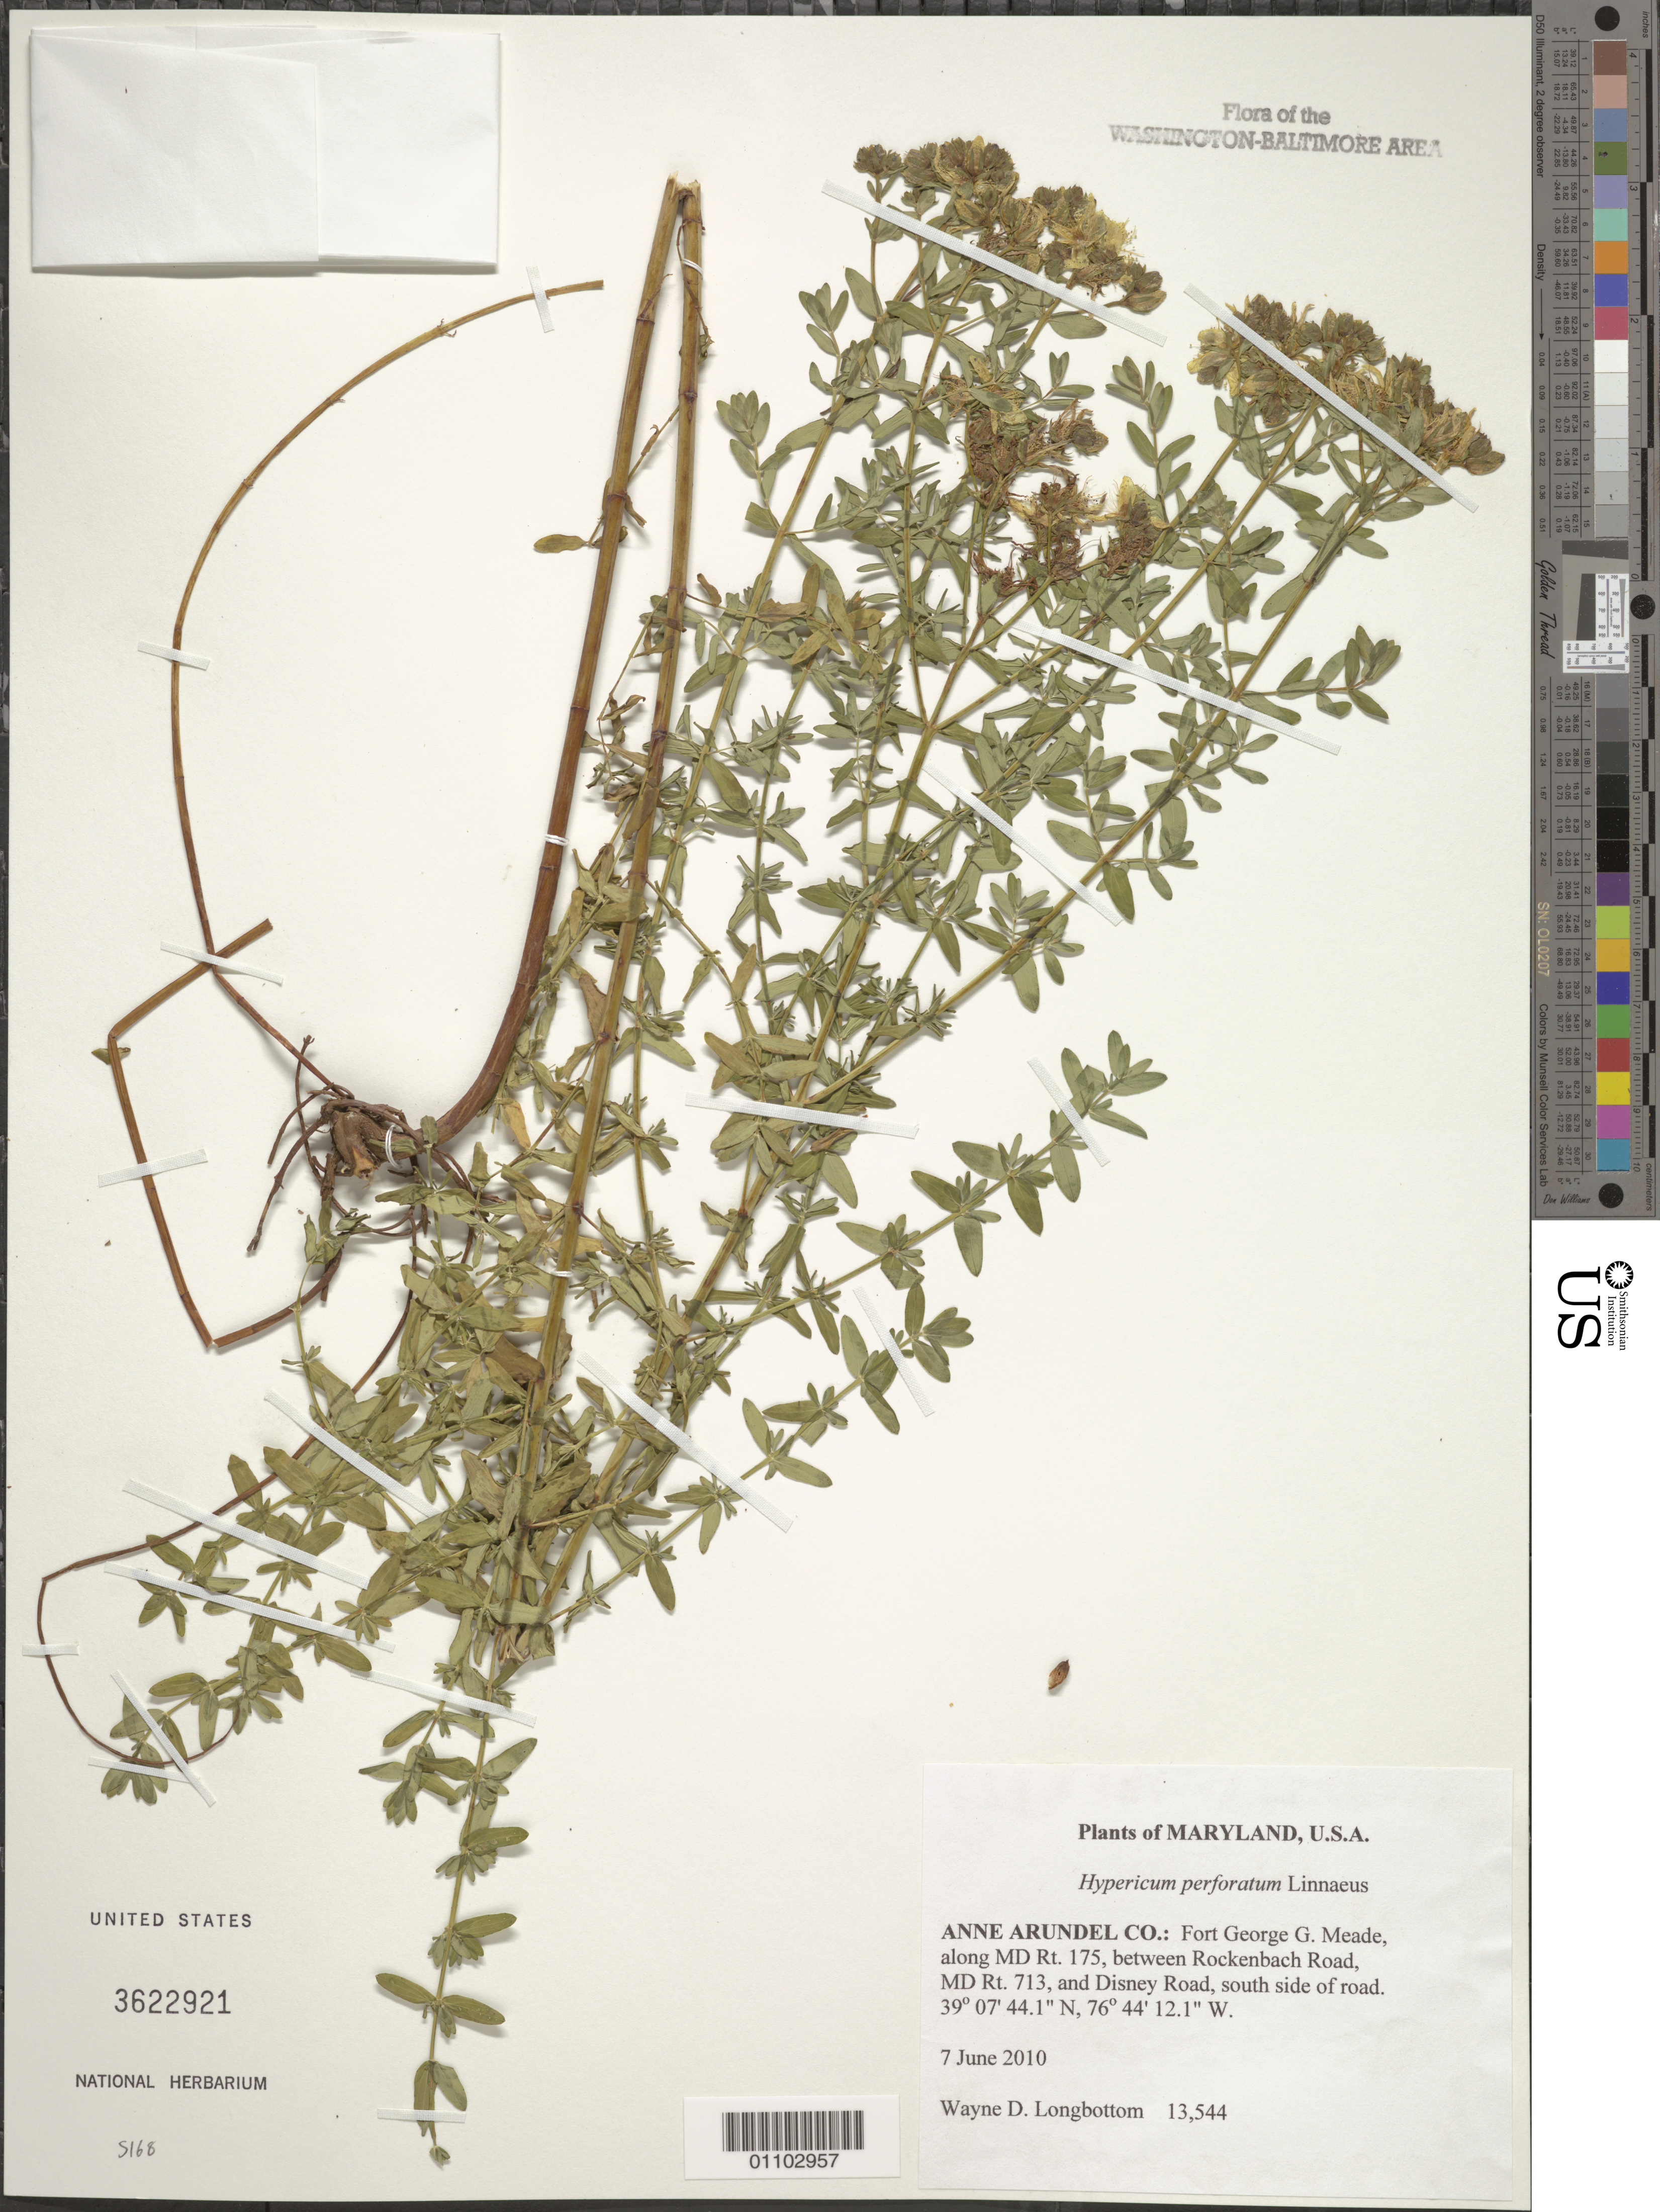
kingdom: Plantae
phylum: Tracheophyta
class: Magnoliopsida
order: Malpighiales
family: Hypericaceae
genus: Hypericum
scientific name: Hypericum perforatum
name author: L.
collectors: W. D. Longbottom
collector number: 13544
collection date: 2010-06-07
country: United States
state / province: Maryland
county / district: Anne Arundel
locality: Fort George G. Meade, along MD Rt. 175, between Rockenbach Road, MD Rt. 713, and Disney Road, south side of road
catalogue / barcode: US 3622921